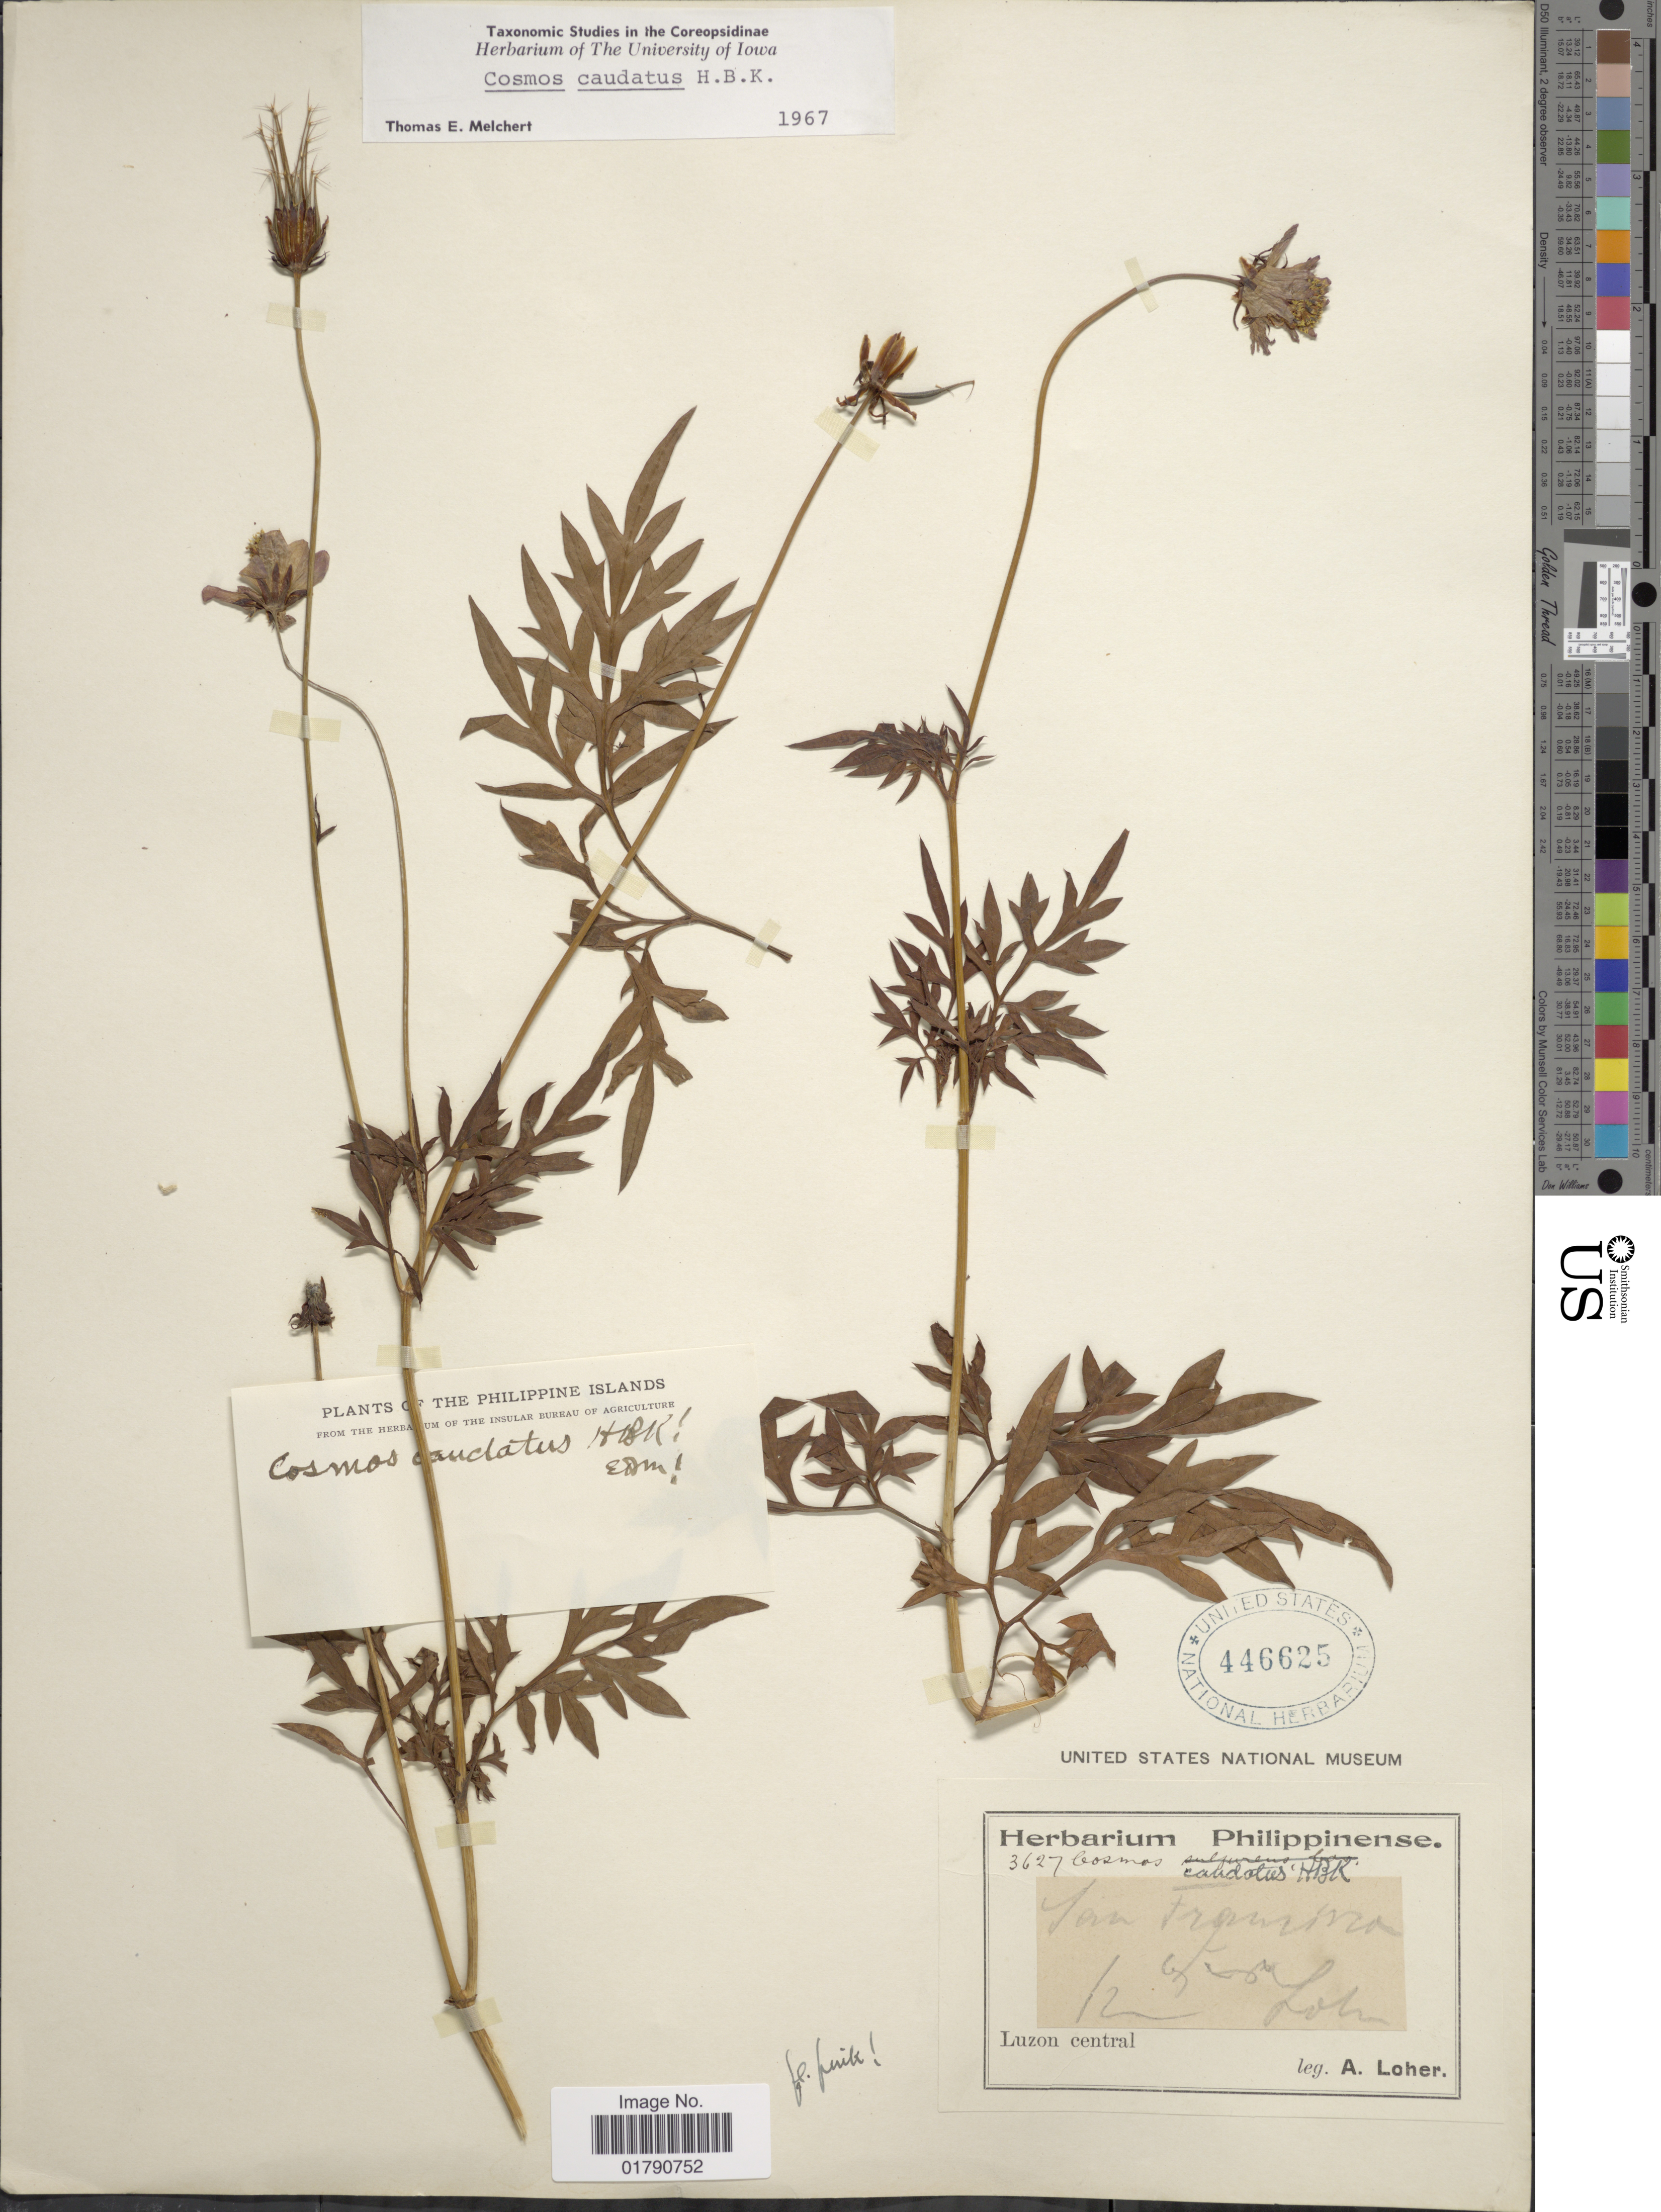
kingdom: Plantae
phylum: Tracheophyta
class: Magnoliopsida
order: Asterales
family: Asteraceae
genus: Cosmos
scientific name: Cosmos caudatus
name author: Kunth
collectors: A. Loher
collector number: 3627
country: Philippines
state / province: Central Luzon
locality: Luzon Central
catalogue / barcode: US 446625